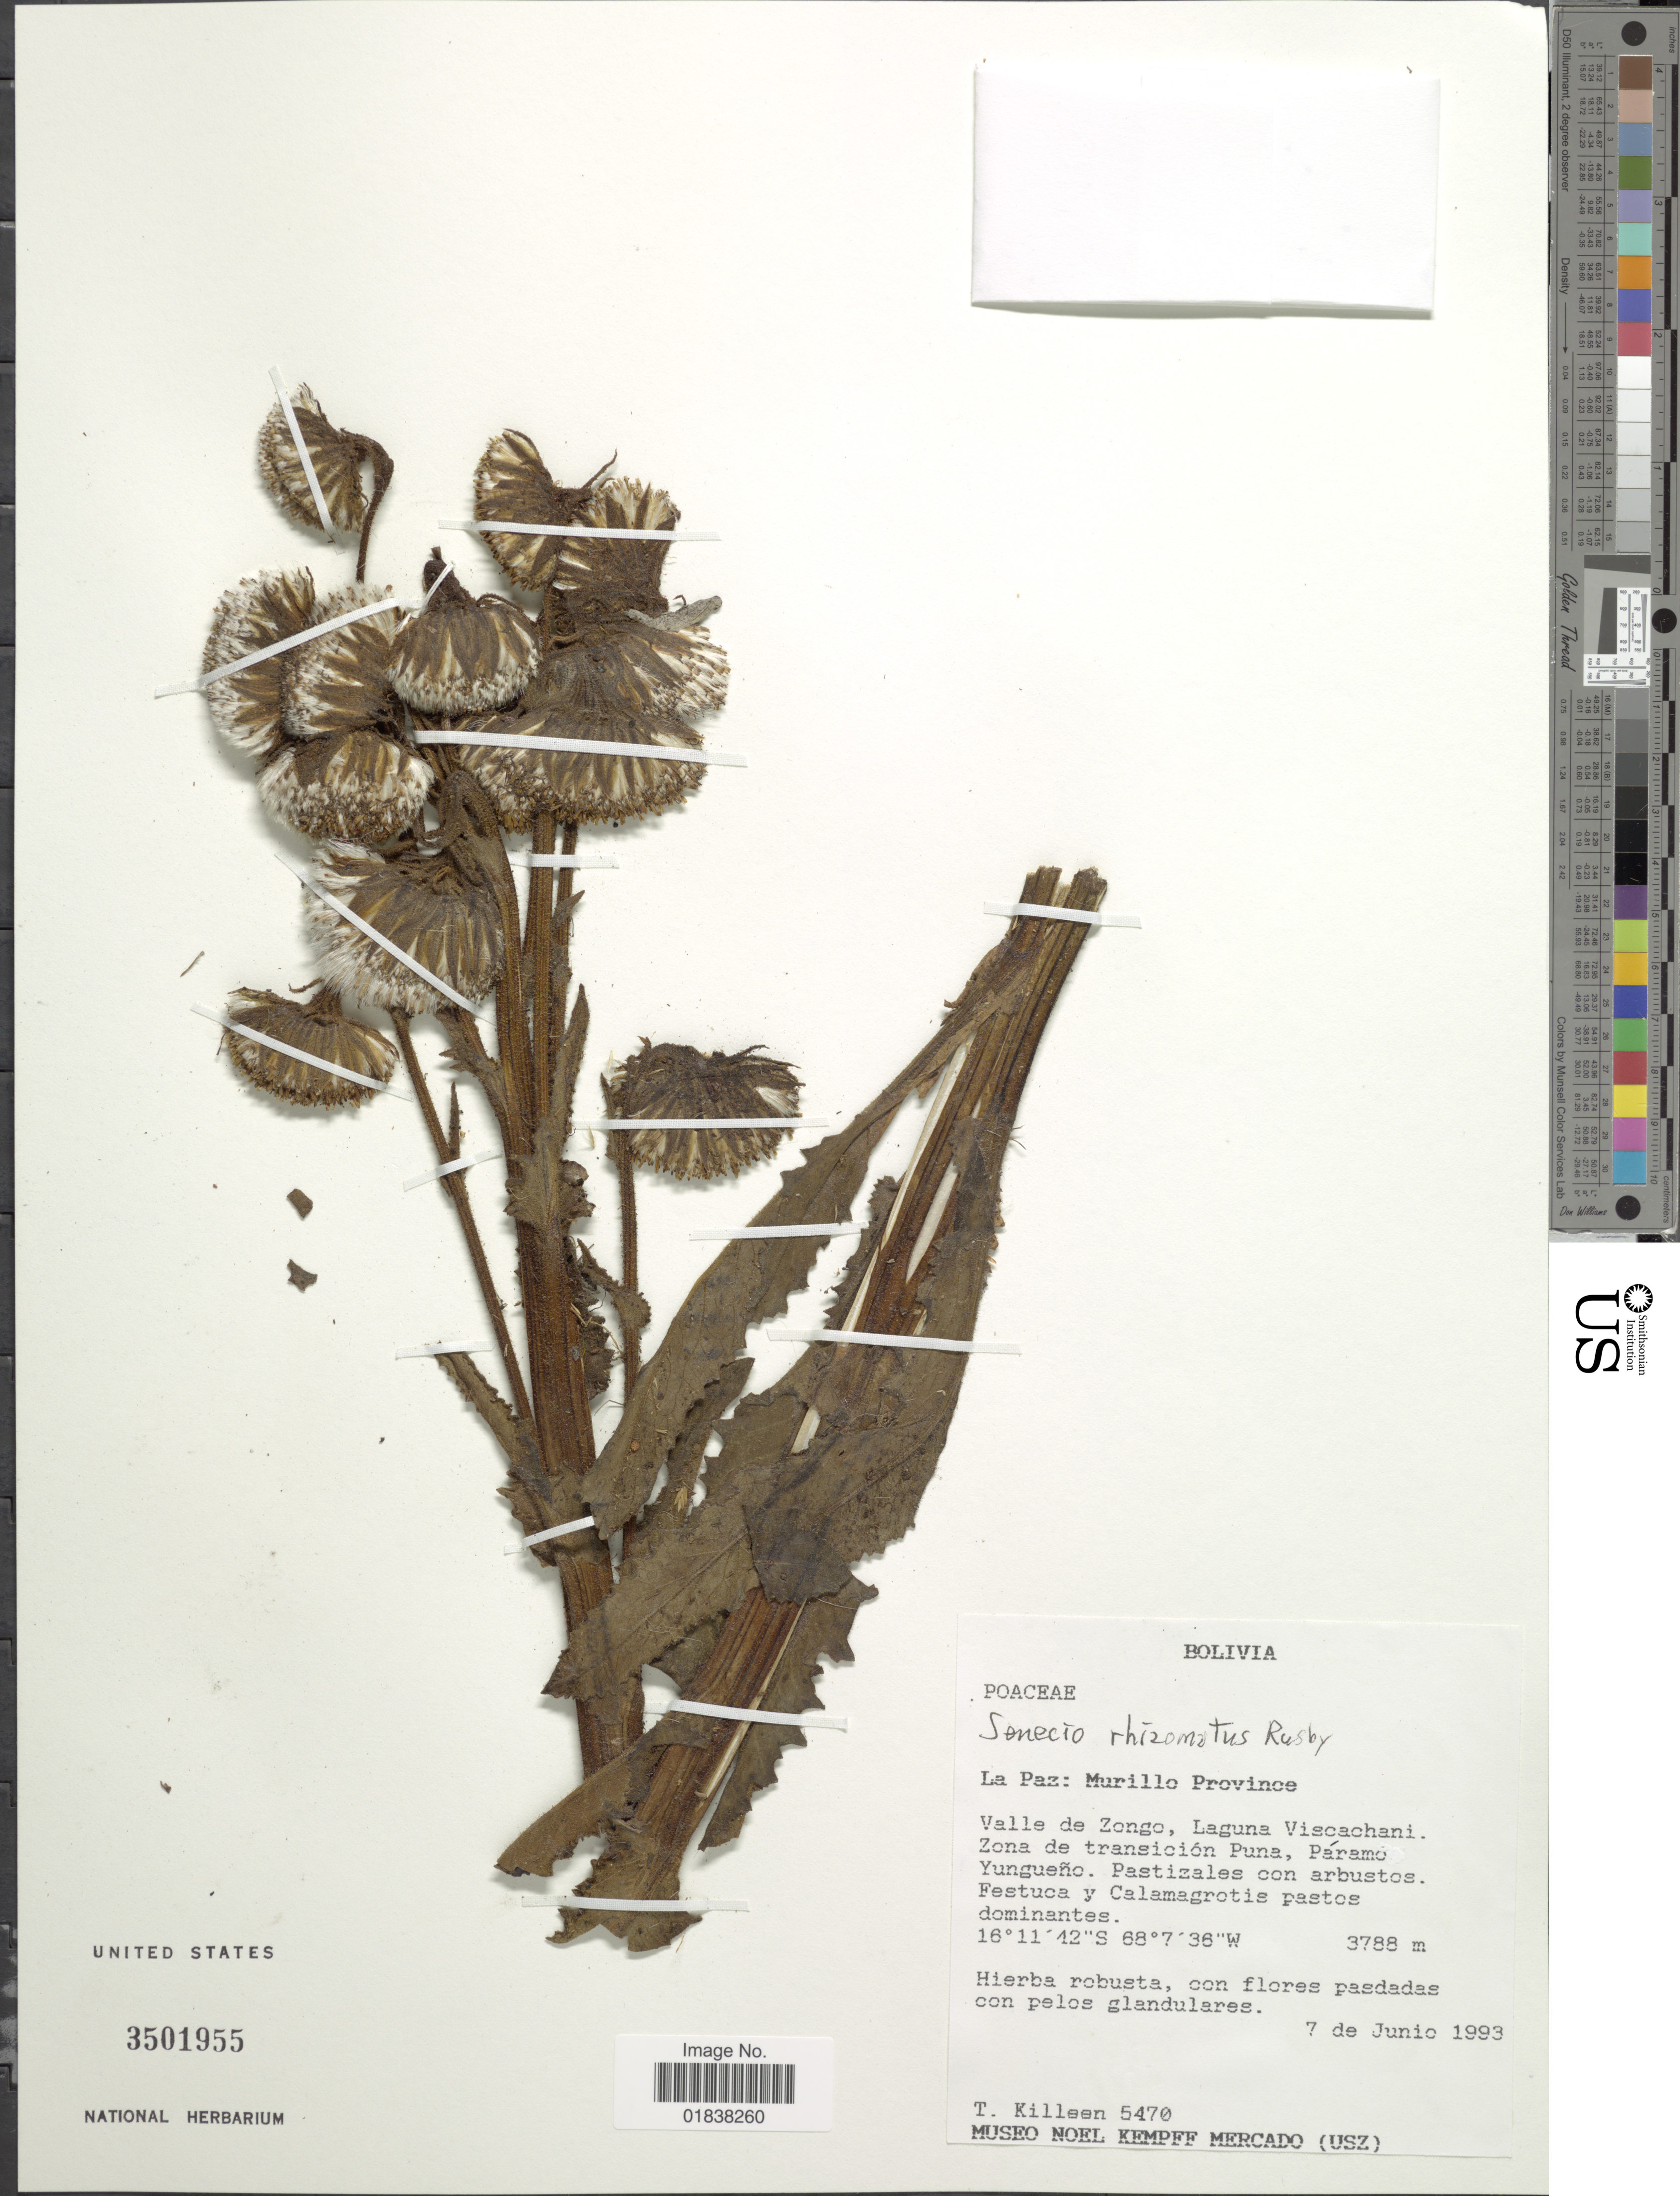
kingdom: Plantae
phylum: Tracheophyta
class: Magnoliopsida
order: Asterales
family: Asteraceae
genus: Senecio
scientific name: Senecio rhizomatus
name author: Rusby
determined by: Salomon, Luciana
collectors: T. J. Killeen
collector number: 5470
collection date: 1993-06-07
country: Bolivia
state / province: La Paz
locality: Murillo Province, Valle de Zongo, Laguna Viscachani, Zona de transicion Puna, Paramo Yungueno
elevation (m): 3788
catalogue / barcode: US 3501955